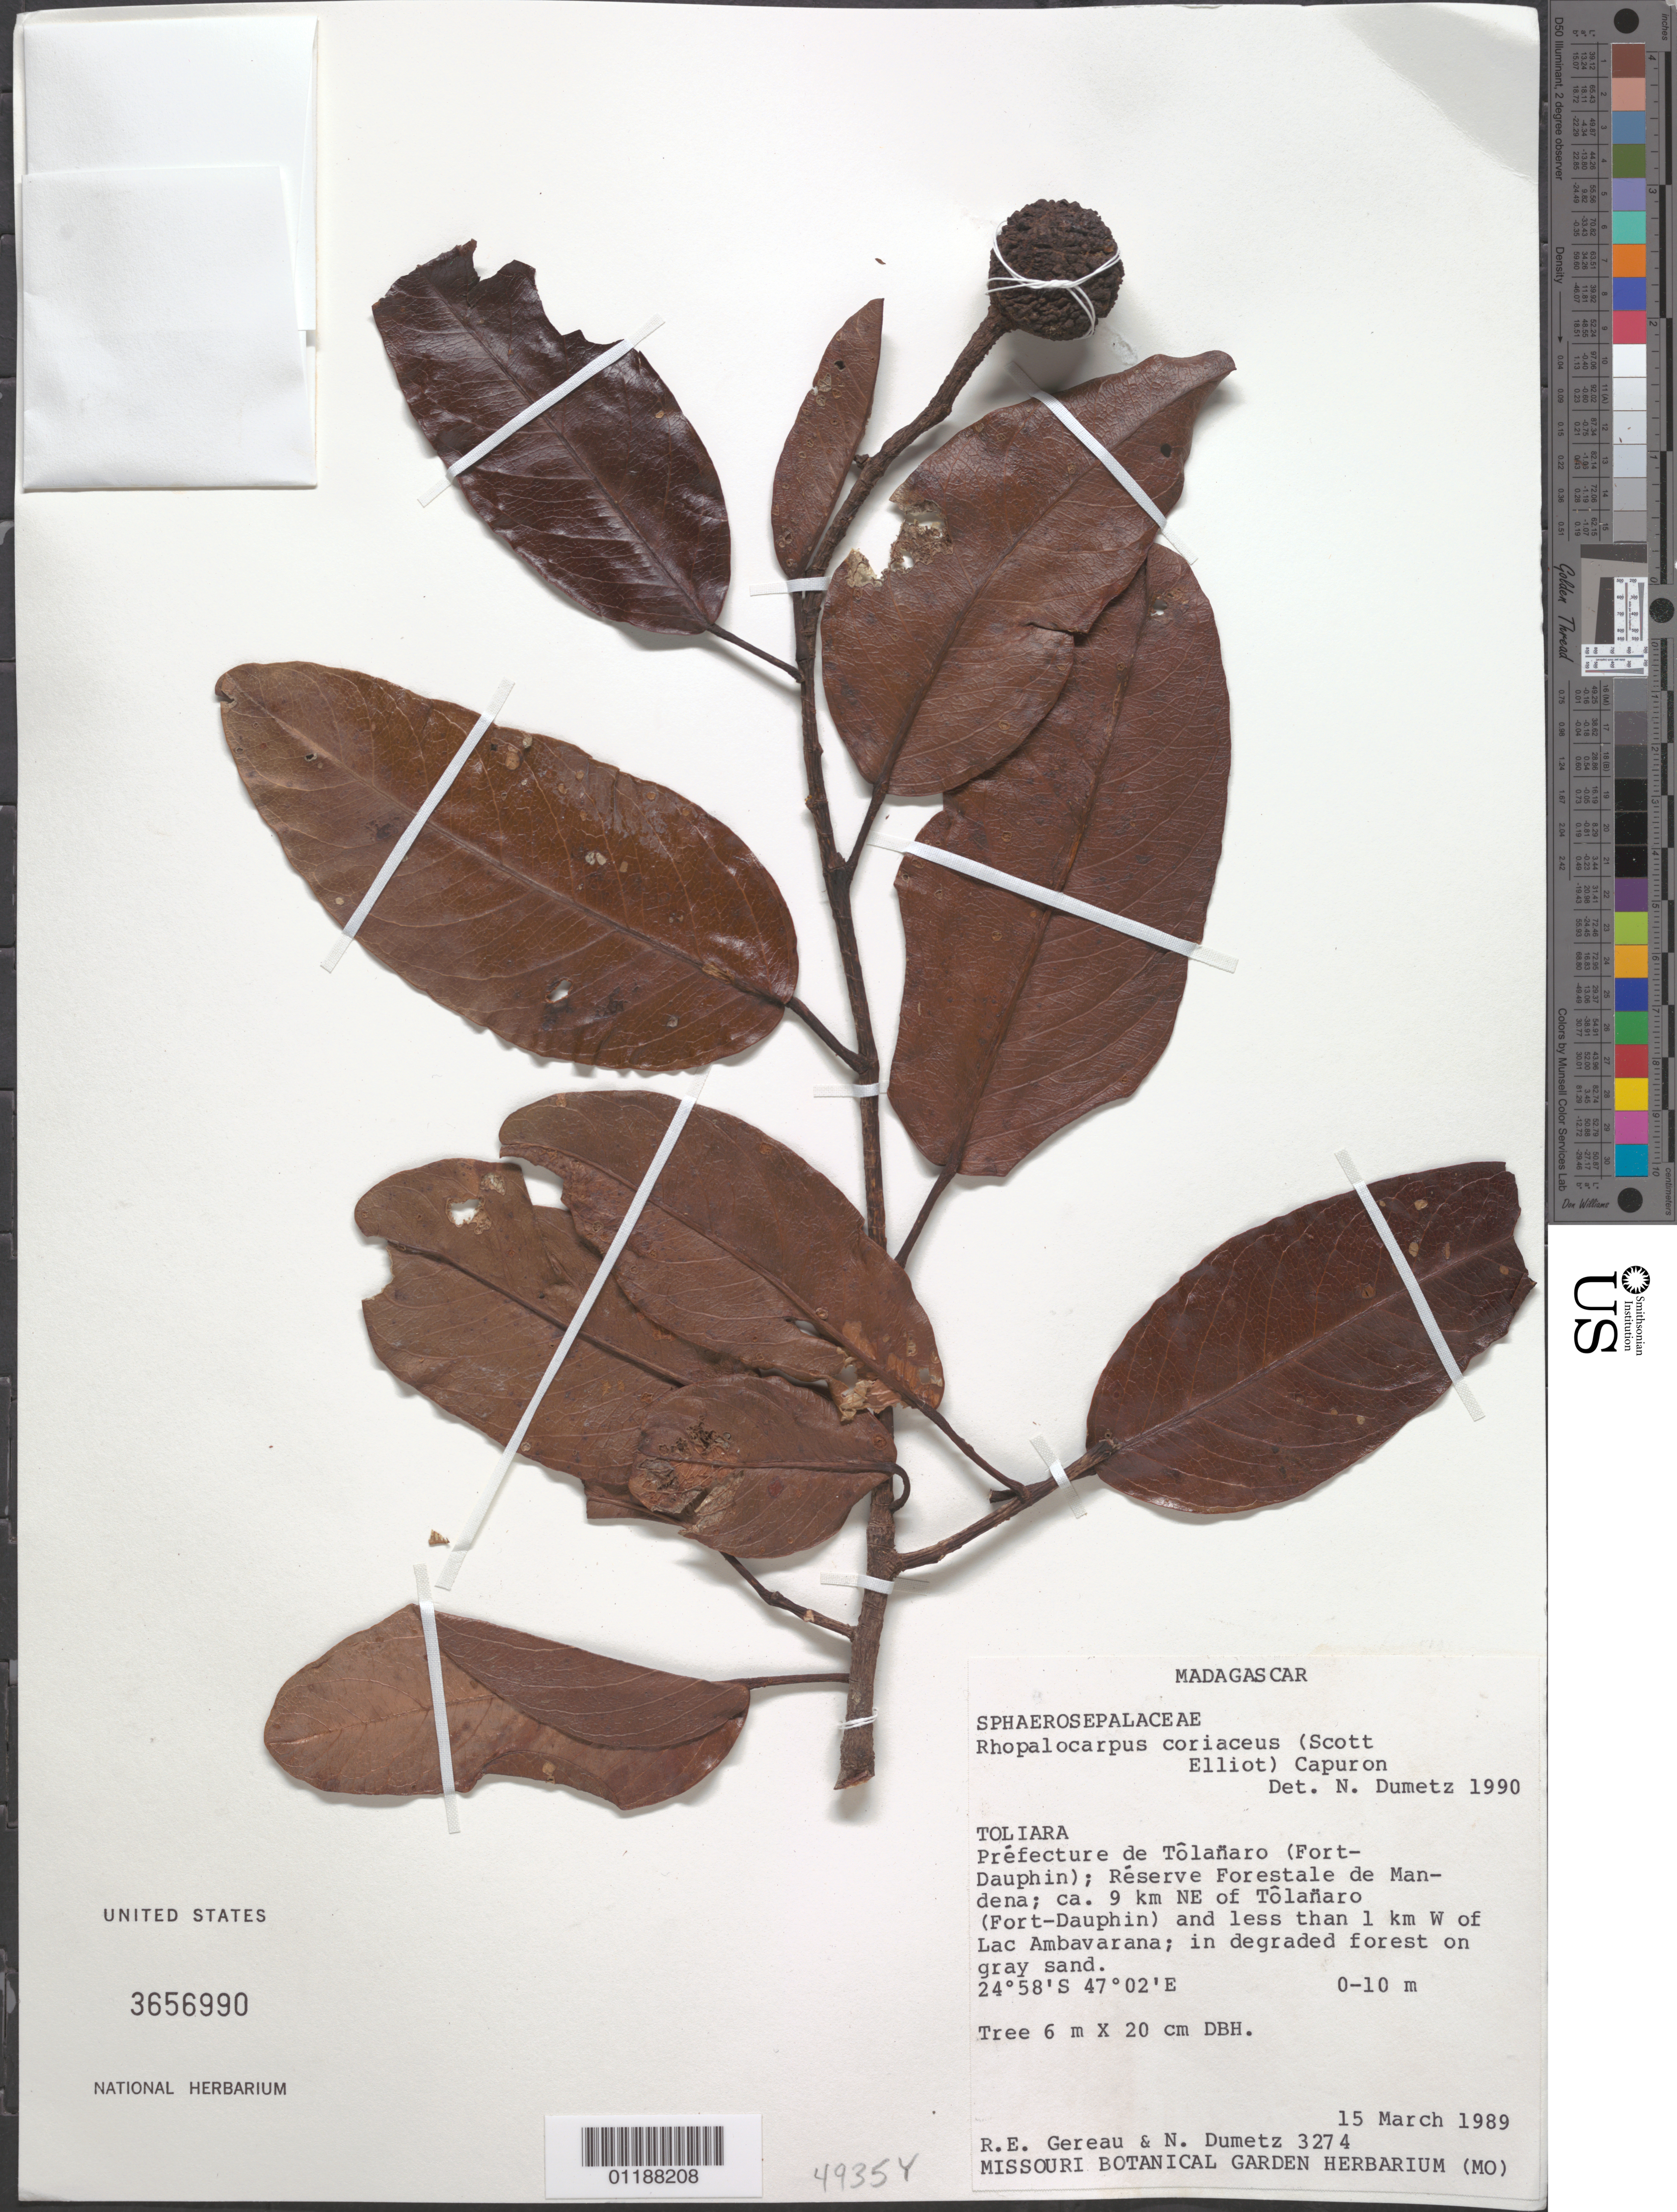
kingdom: Plantae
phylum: Tracheophyta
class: Magnoliopsida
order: Malvales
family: Sphaerosepalaceae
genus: Rhopalocarpus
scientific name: Rhopalocarpus coriaceus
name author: (Scott Elliot) Capuron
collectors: R. E. Gereau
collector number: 3274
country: Madagascar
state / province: Anosy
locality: Prefecture de Tolanaro, Fort Dauphin, Reserve forestal de Mandena, NE of Tolanaro W of Lac Ambavarana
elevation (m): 0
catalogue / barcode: US 3656990